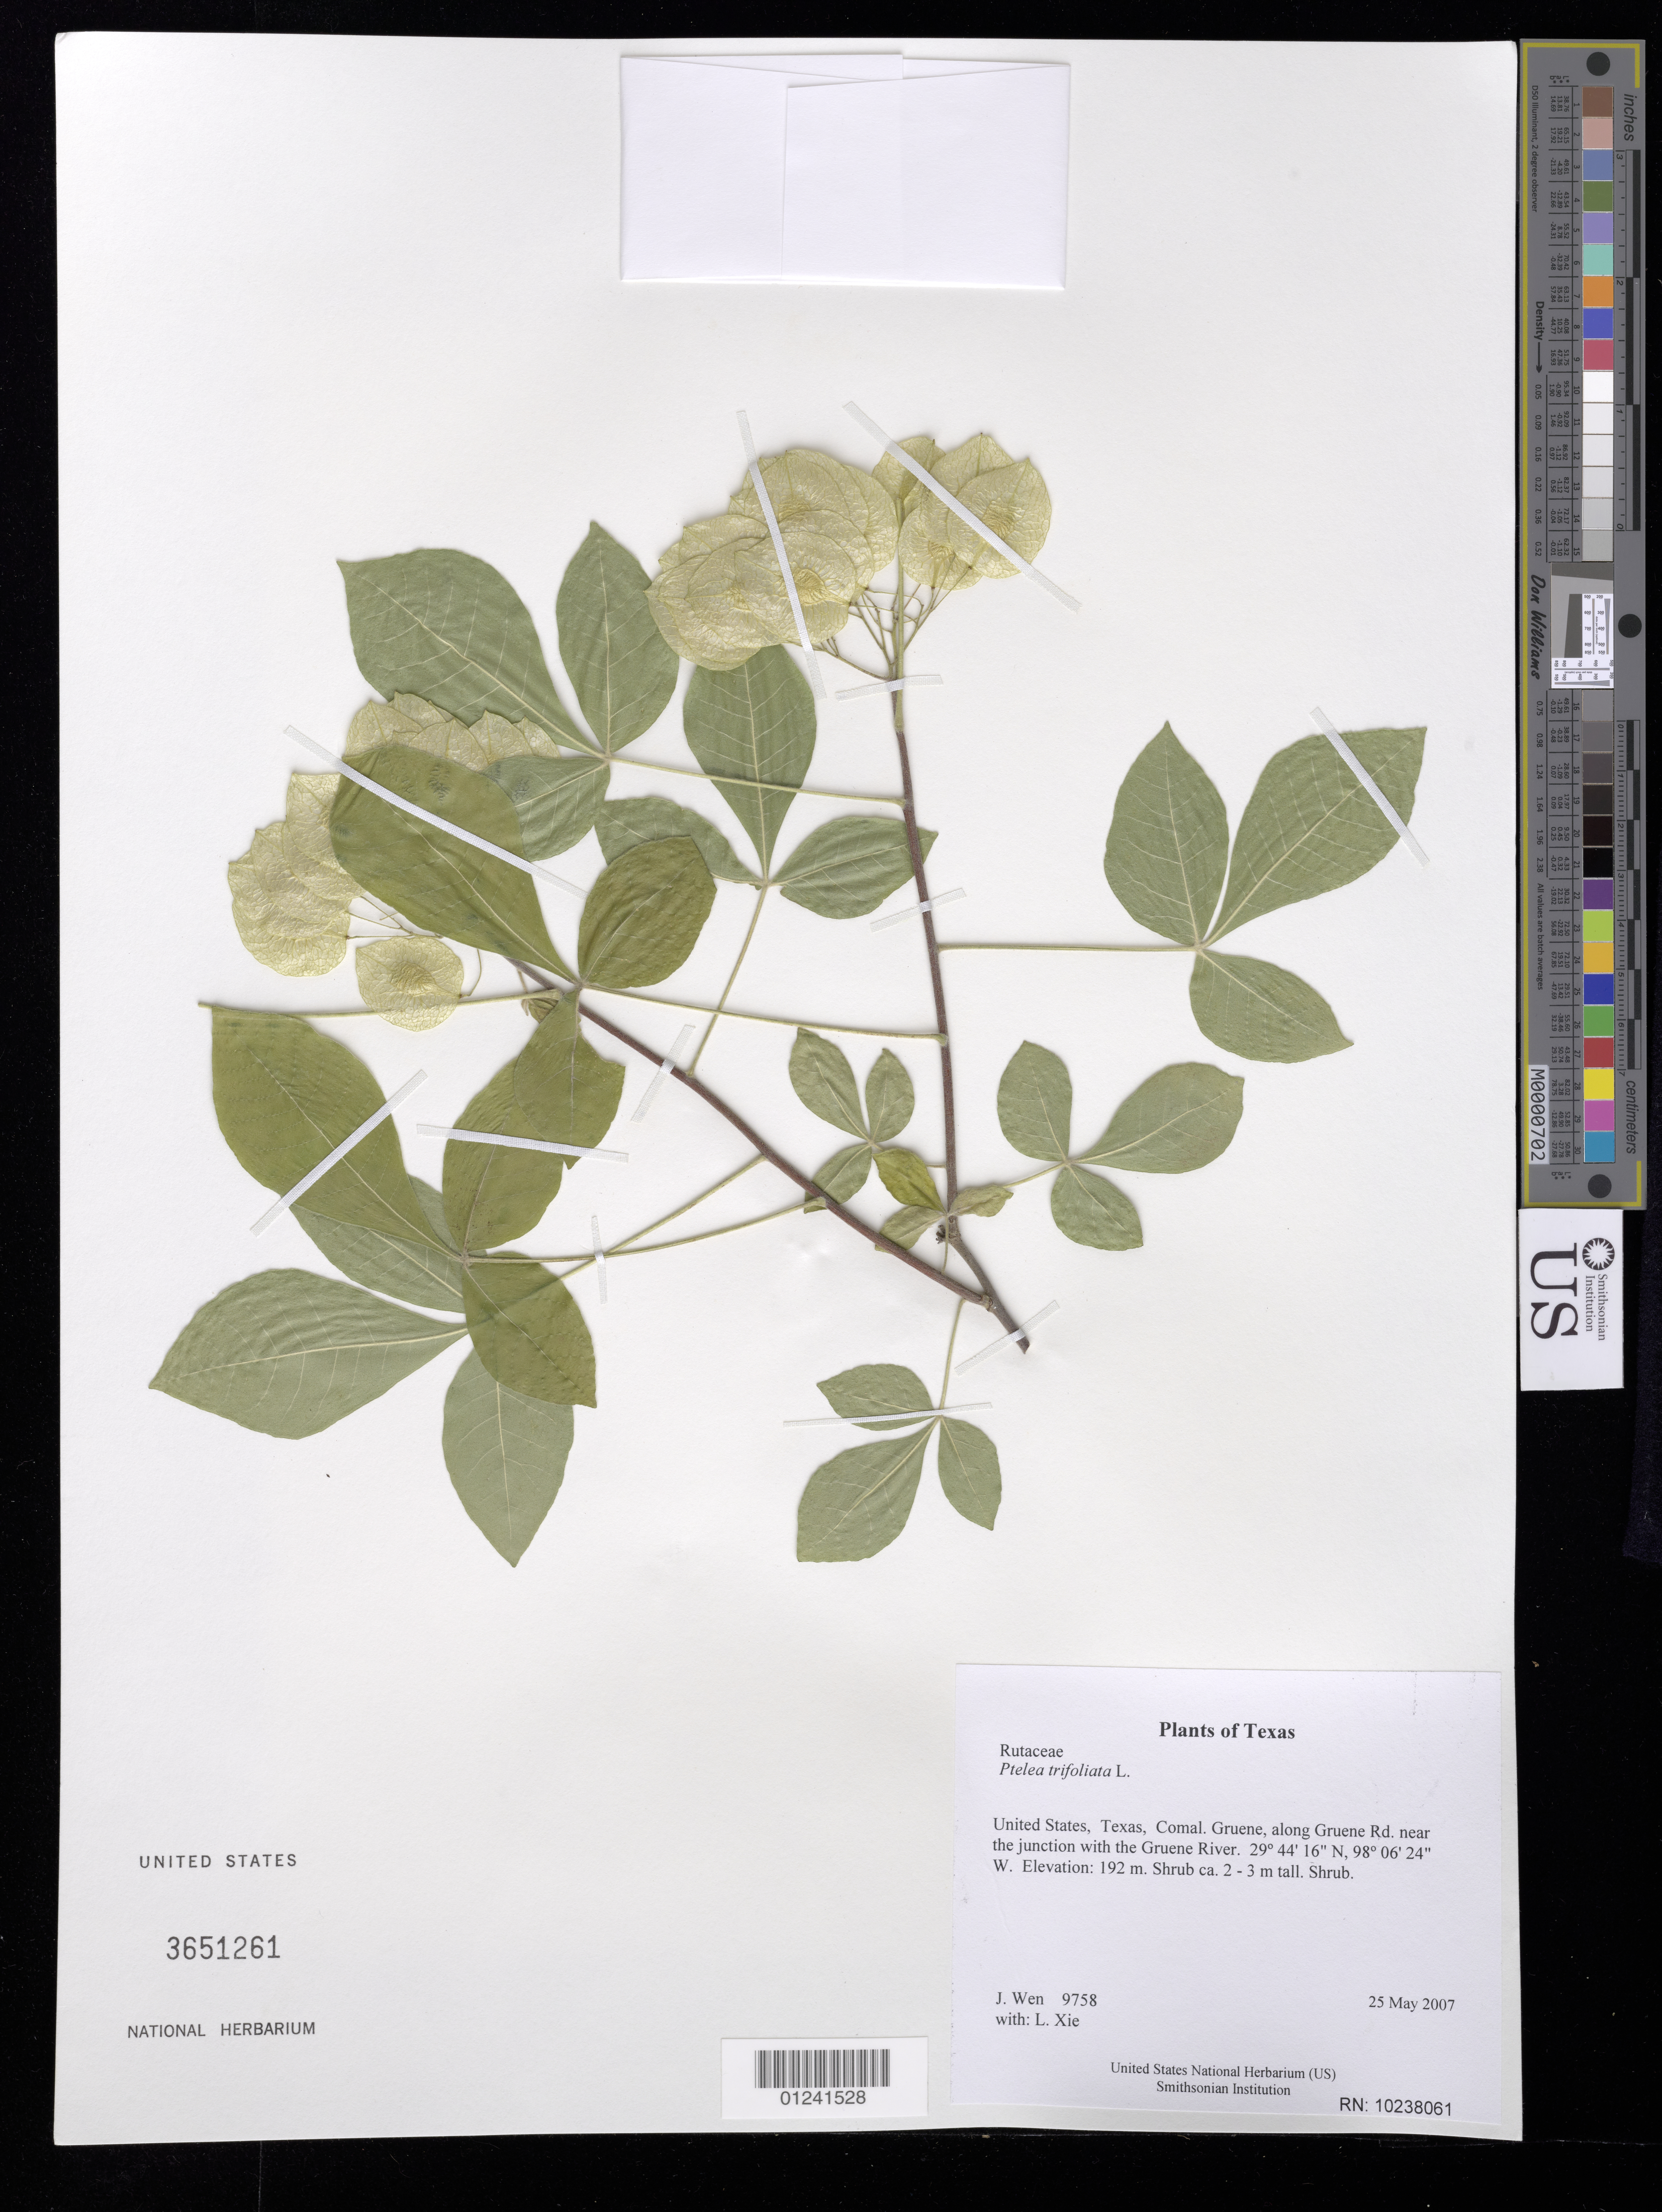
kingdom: Plantae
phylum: Tracheophyta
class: Magnoliopsida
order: Sapindales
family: Rutaceae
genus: Ptelea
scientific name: Ptelea trifoliata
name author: L.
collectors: J. Wen & L. Xie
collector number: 9758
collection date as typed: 25 May 2007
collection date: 2007-05-25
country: United States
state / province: Texas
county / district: Comal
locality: Gruene, along Gruene Rd. near the junction with the Gruene River.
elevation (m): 192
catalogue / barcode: US 3651261